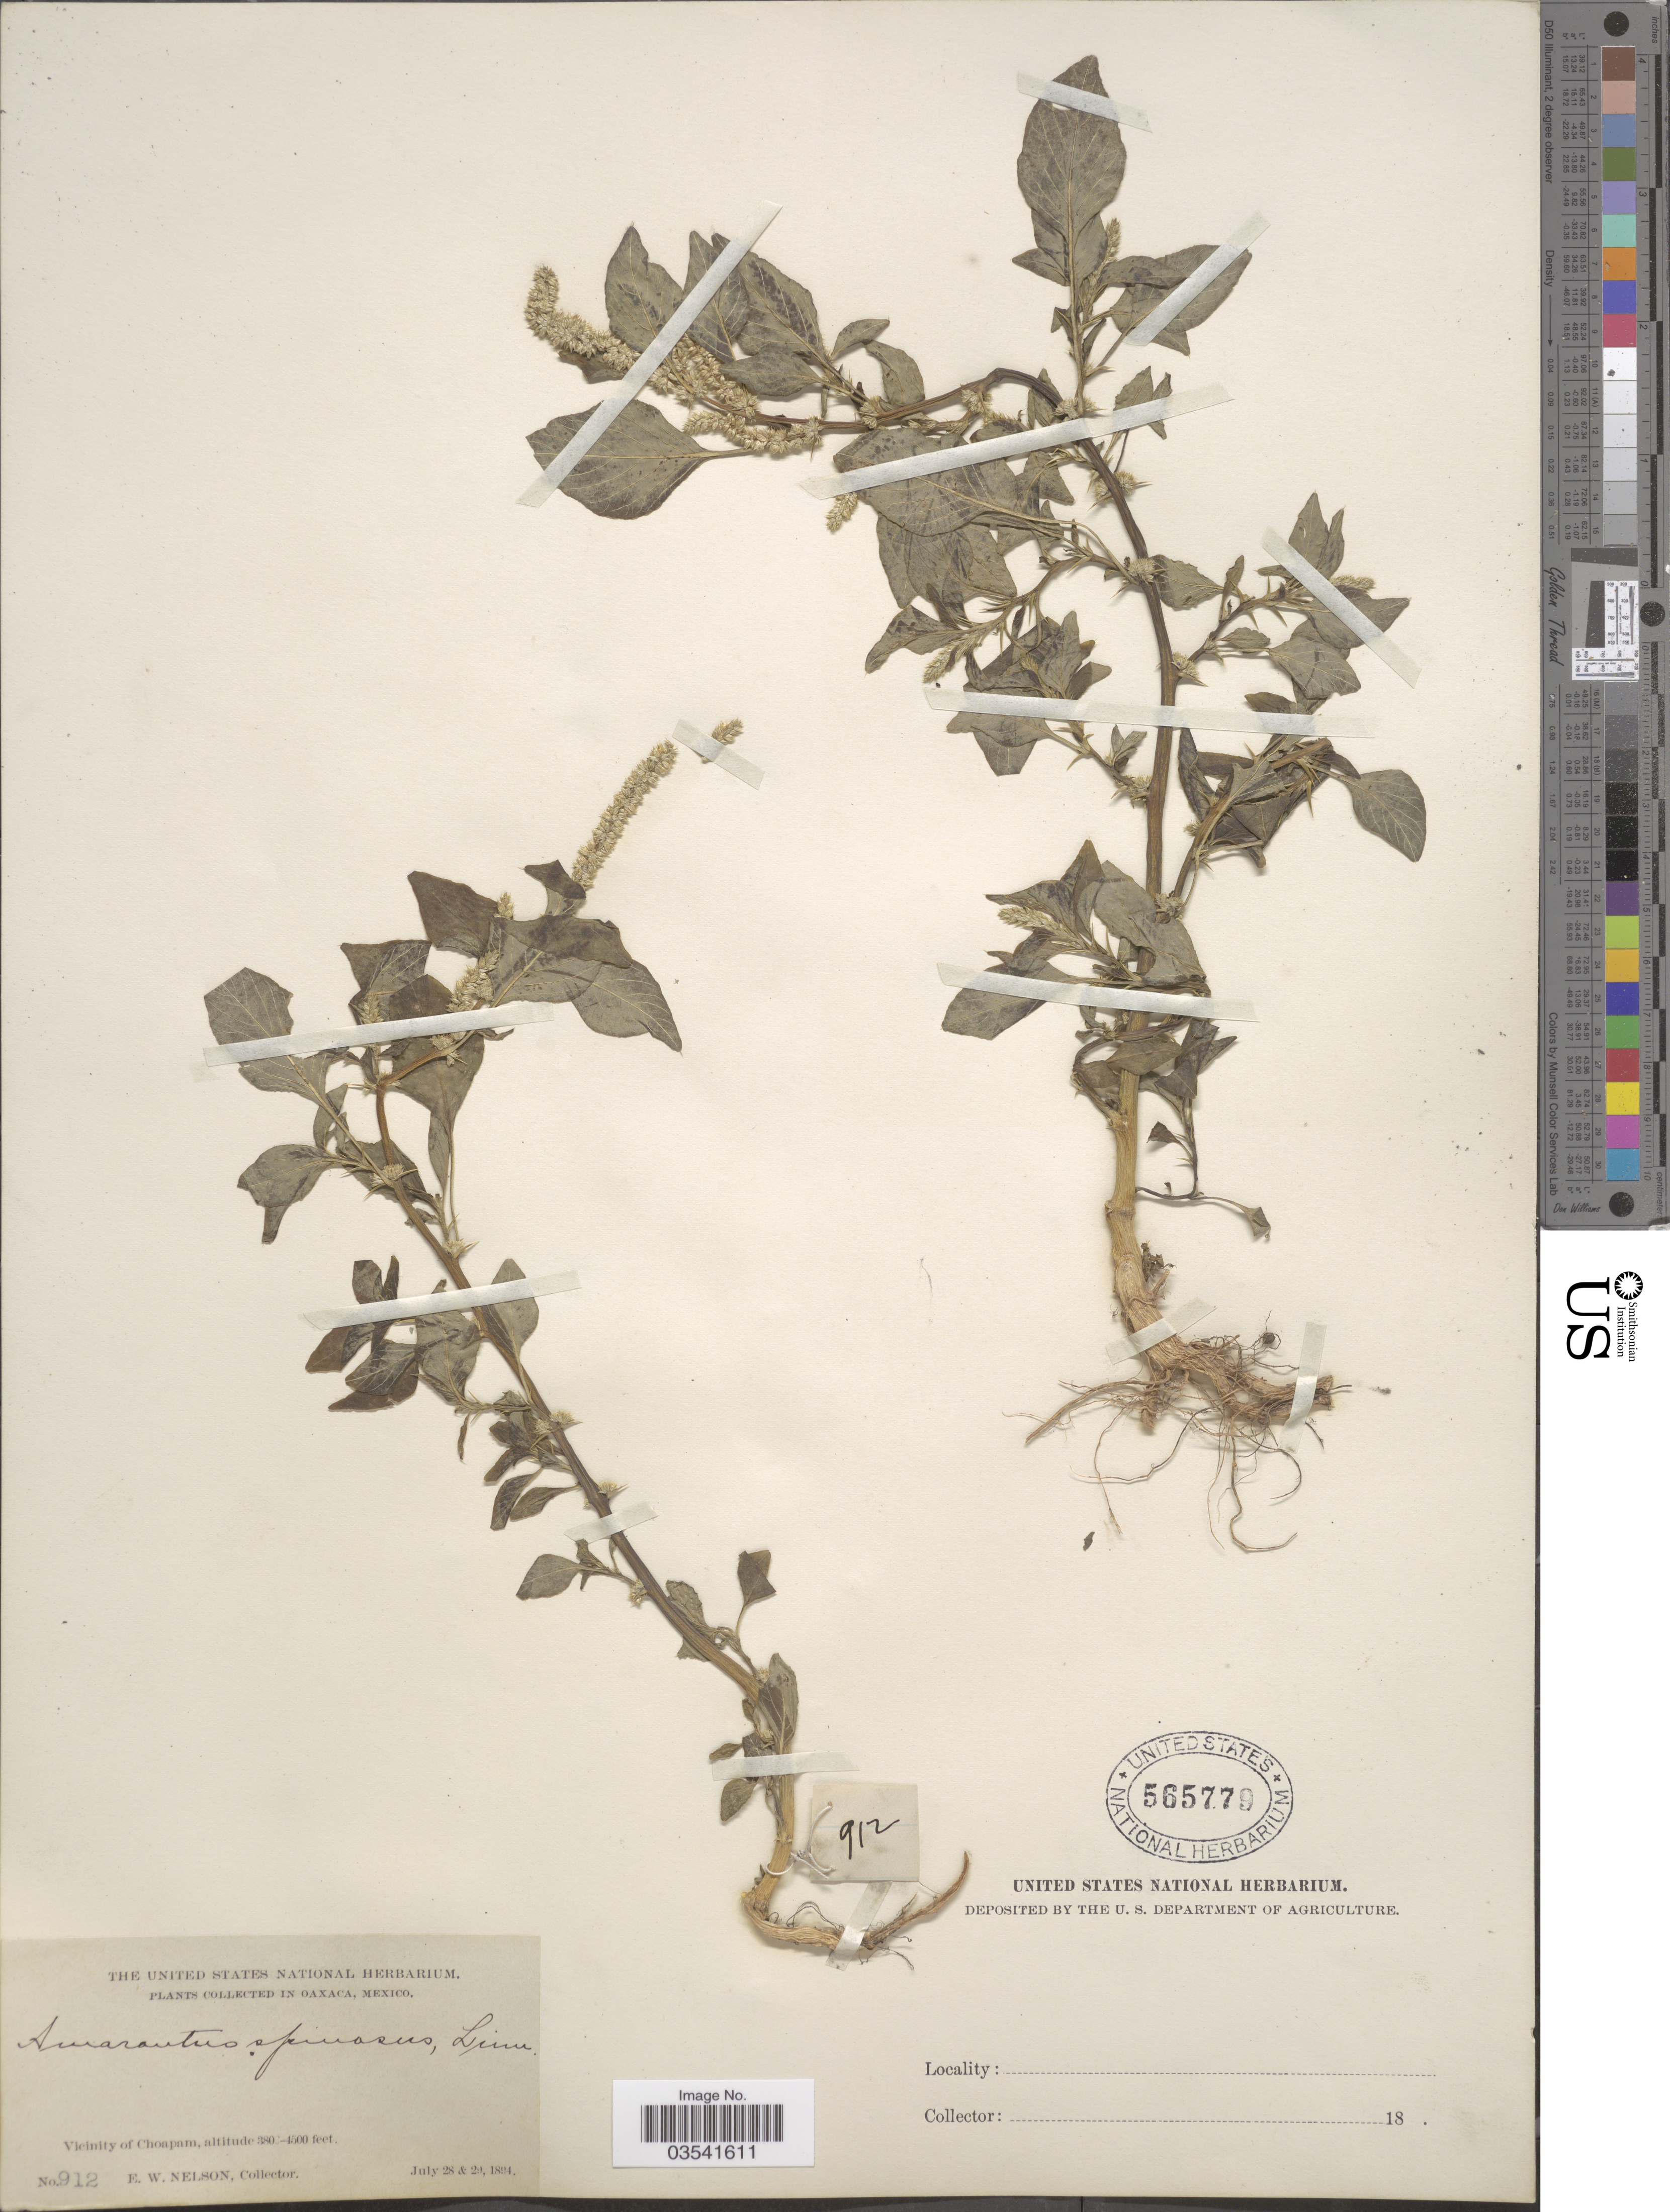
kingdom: Plantae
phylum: Tracheophyta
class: Magnoliopsida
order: Caryophyllales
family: Amaranthaceae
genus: Amaranthus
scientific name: Amaranthus spinosus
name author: L.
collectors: E. W. Nelson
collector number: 912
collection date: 1894-07-28/1894-07-29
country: Mexico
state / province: Oaxaca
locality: Vicinity of Choapam.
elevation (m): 1159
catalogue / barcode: US 565779